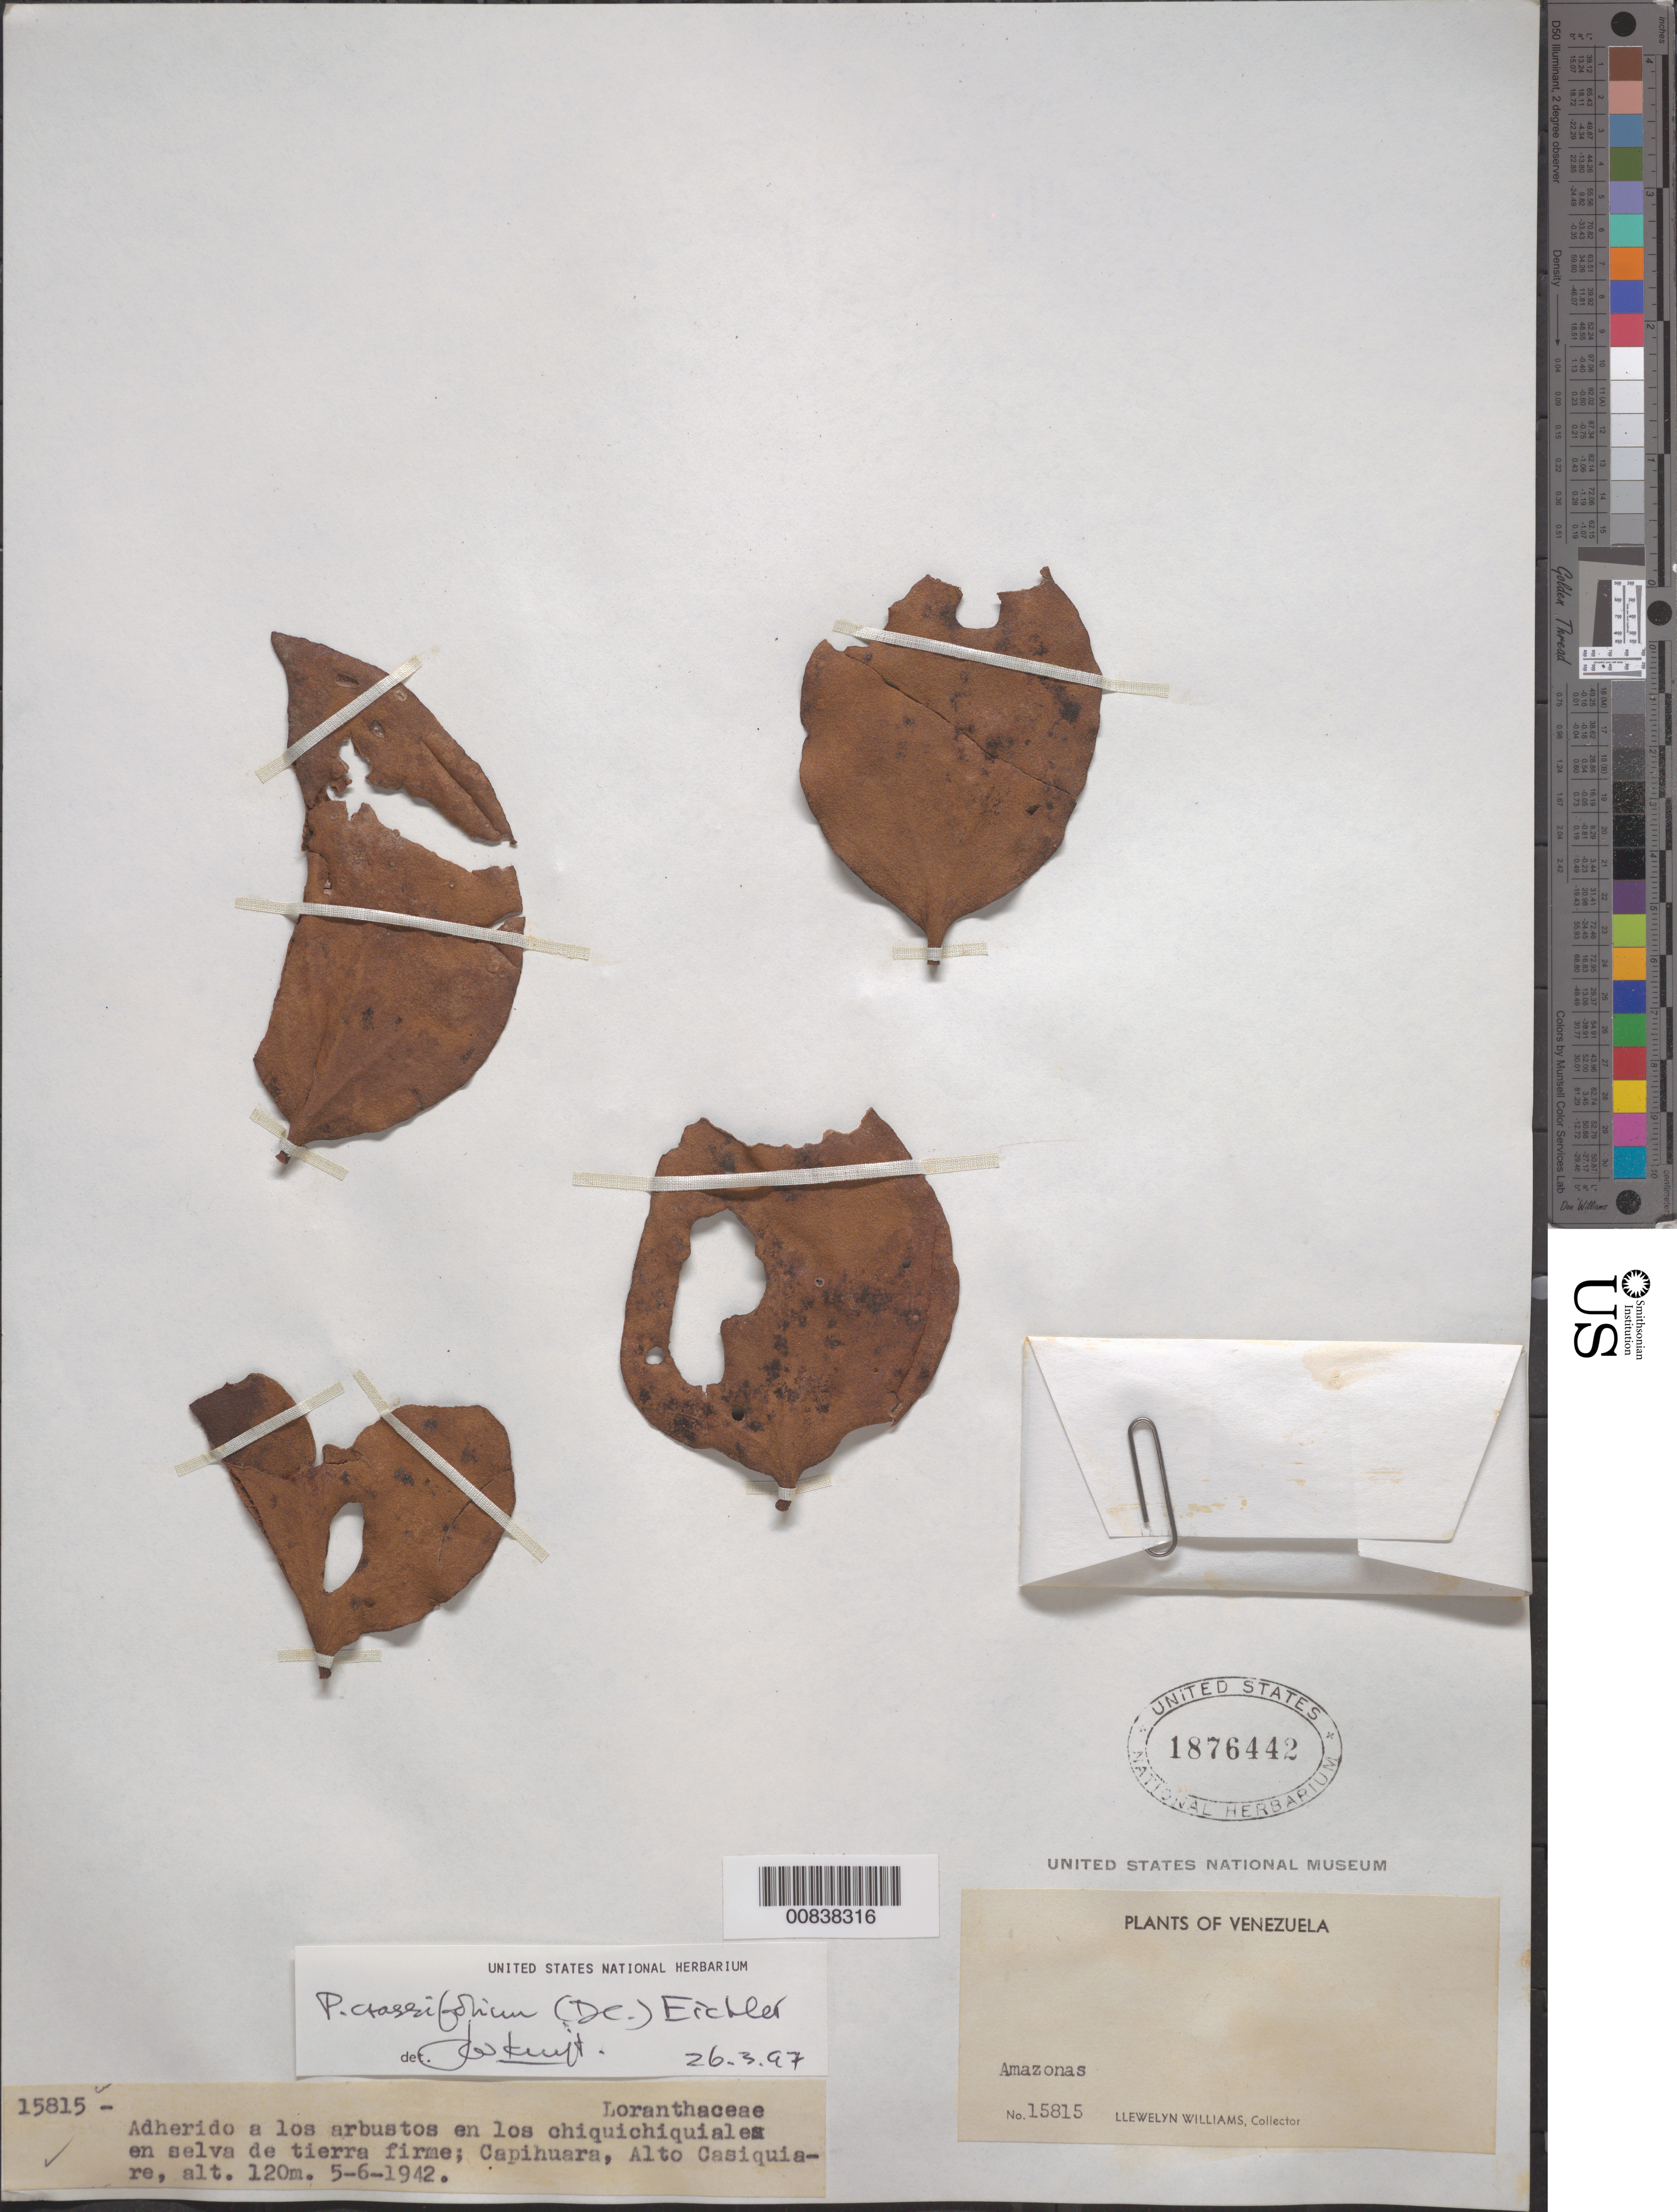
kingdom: Plantae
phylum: Tracheophyta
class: Magnoliopsida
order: Santalales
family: Viscaceae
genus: Phoradendron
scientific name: Phoradendron crassifolium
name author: (Pohl ex DC.) Eichler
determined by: Kuijt, Job, (CANADA)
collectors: Ll. Williams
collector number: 15815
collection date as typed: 5-Jun-42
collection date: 1942-06-05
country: Venezuela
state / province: Amazonas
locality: Capihuara, Alto Casiquiare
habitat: Adherido a los arbustos en los chiquichiquiales en selva de tierra firme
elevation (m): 120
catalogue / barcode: US 1876442